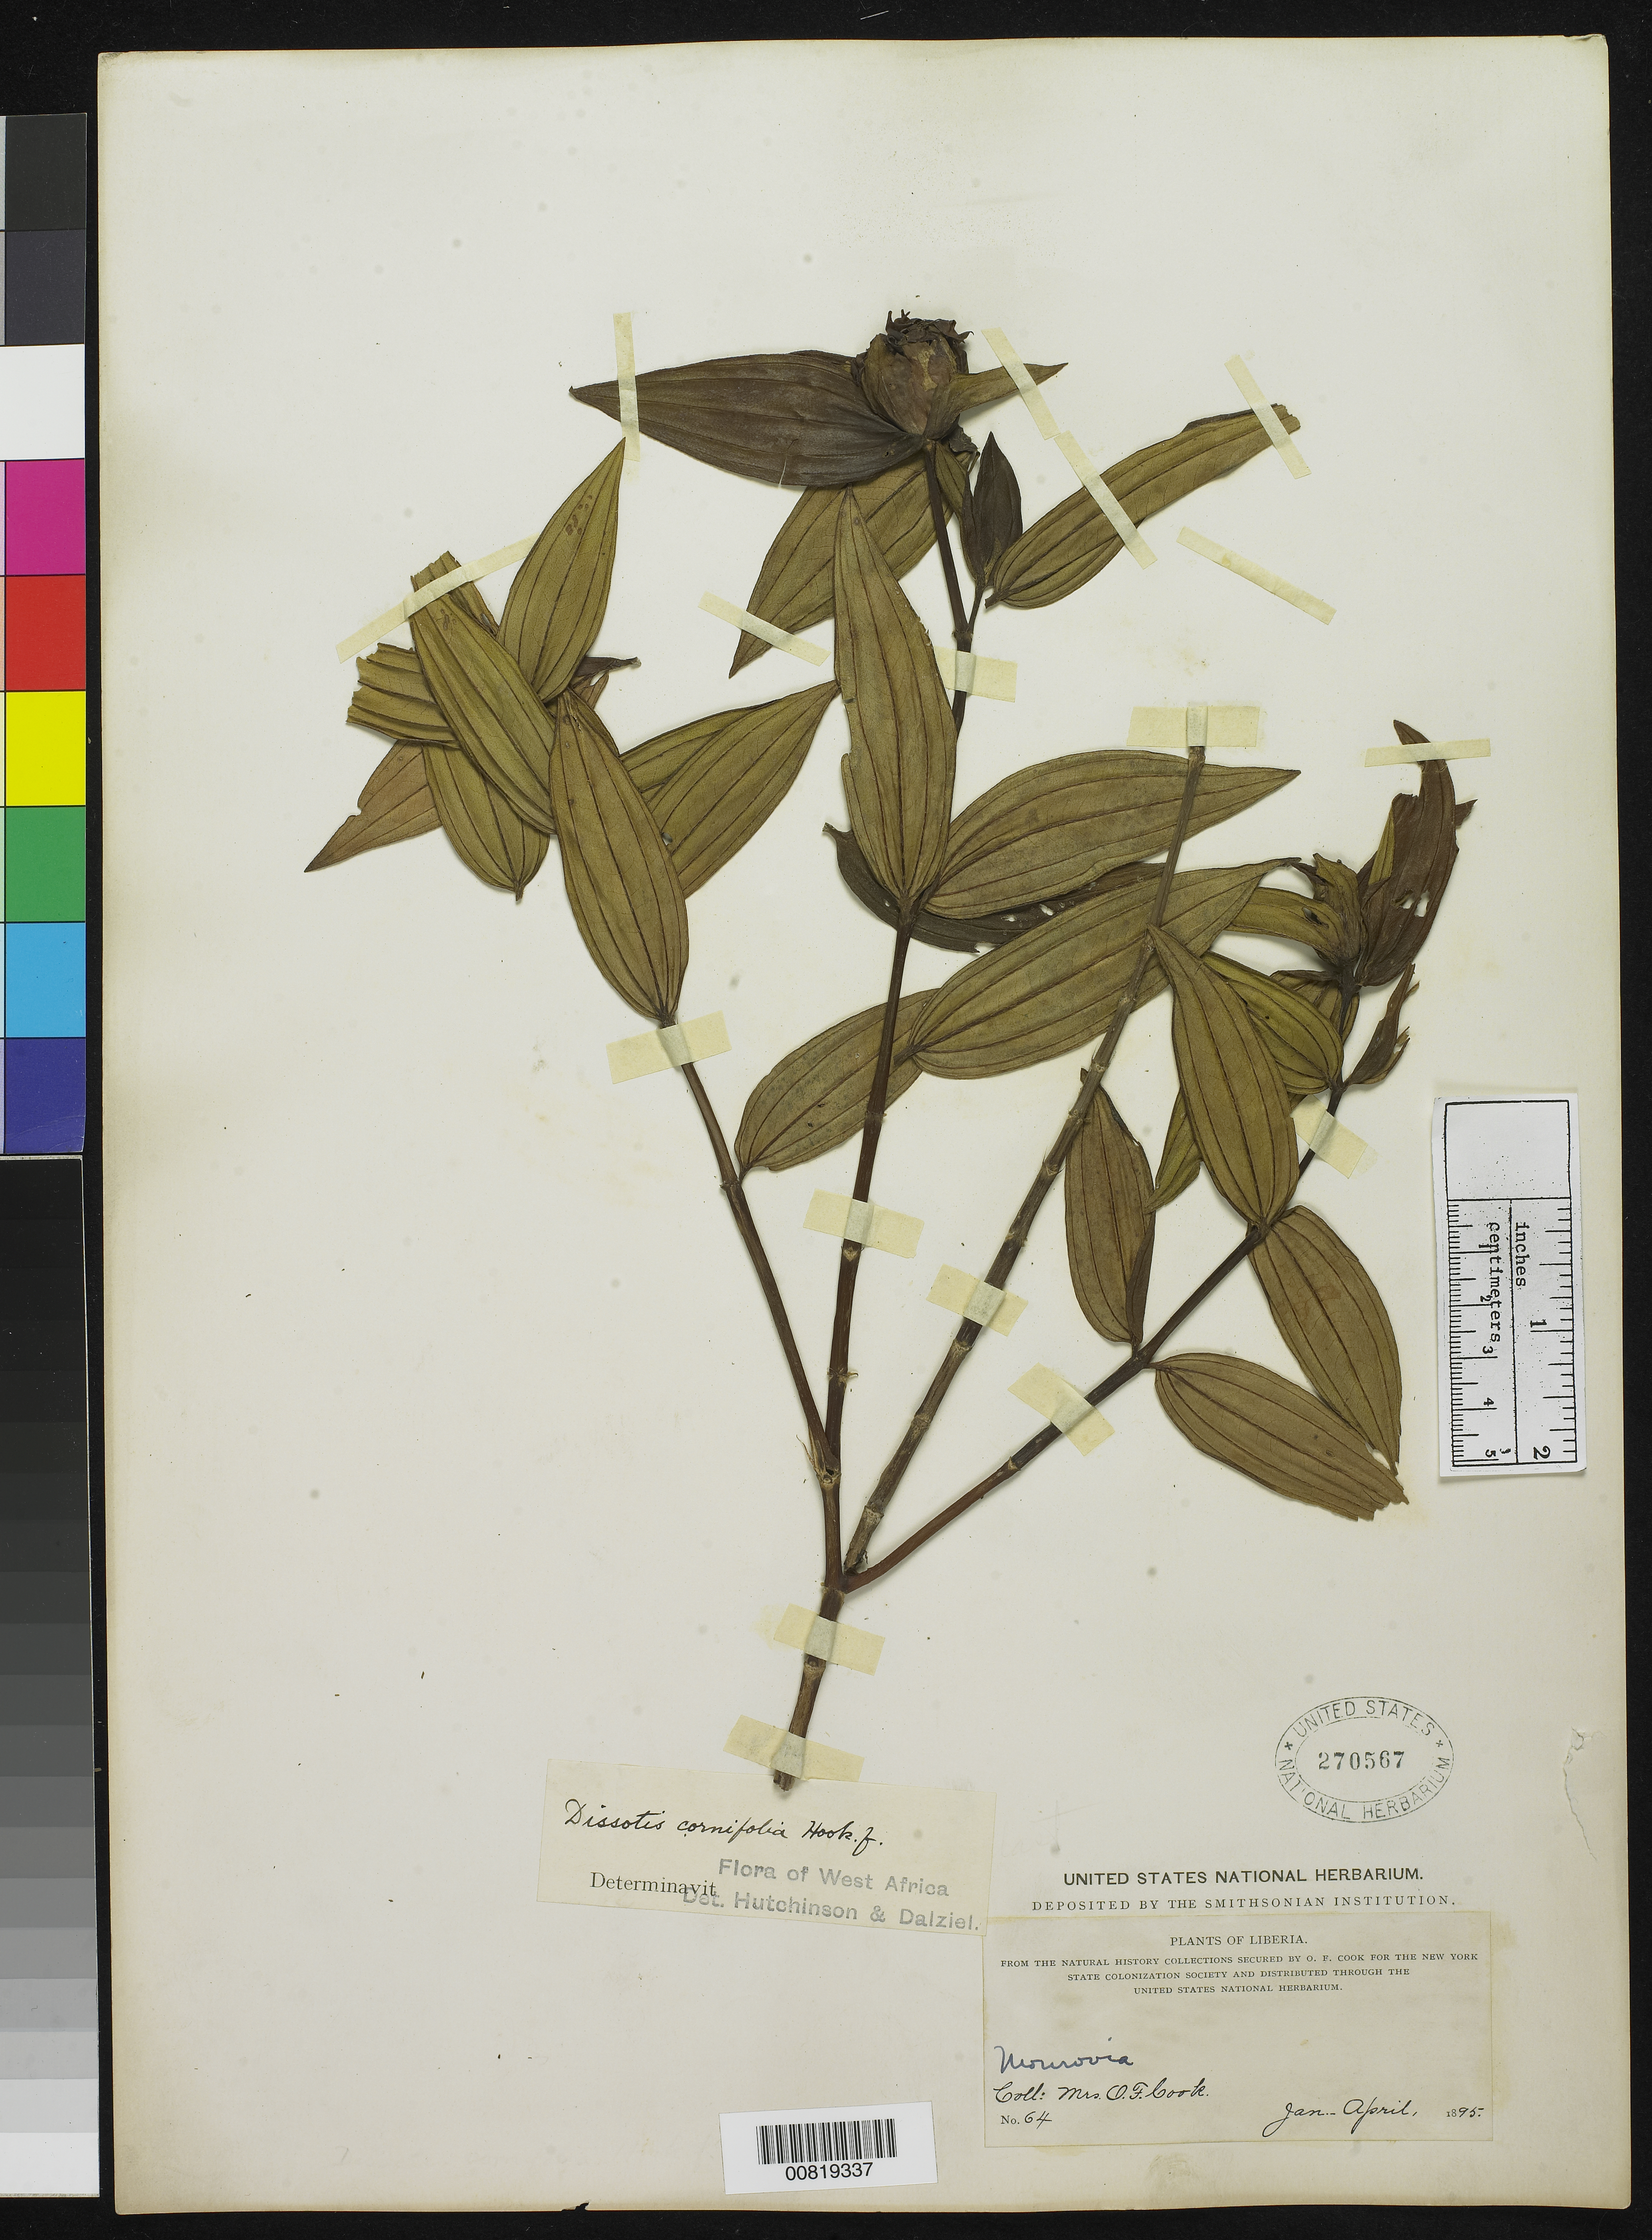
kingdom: Plantae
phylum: Tracheophyta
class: Magnoliopsida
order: Myrtales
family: Melastomataceae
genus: Melastomastrum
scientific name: Melastomastrum cornifolium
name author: (Benth.) Jacq.-Fél.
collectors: Alice C. Cook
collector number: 64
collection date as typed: Jan 1895 to -- Apr 1895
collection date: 1895-01/1895-04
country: Liberia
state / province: Montserrado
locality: Monrovia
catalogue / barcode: US 270567